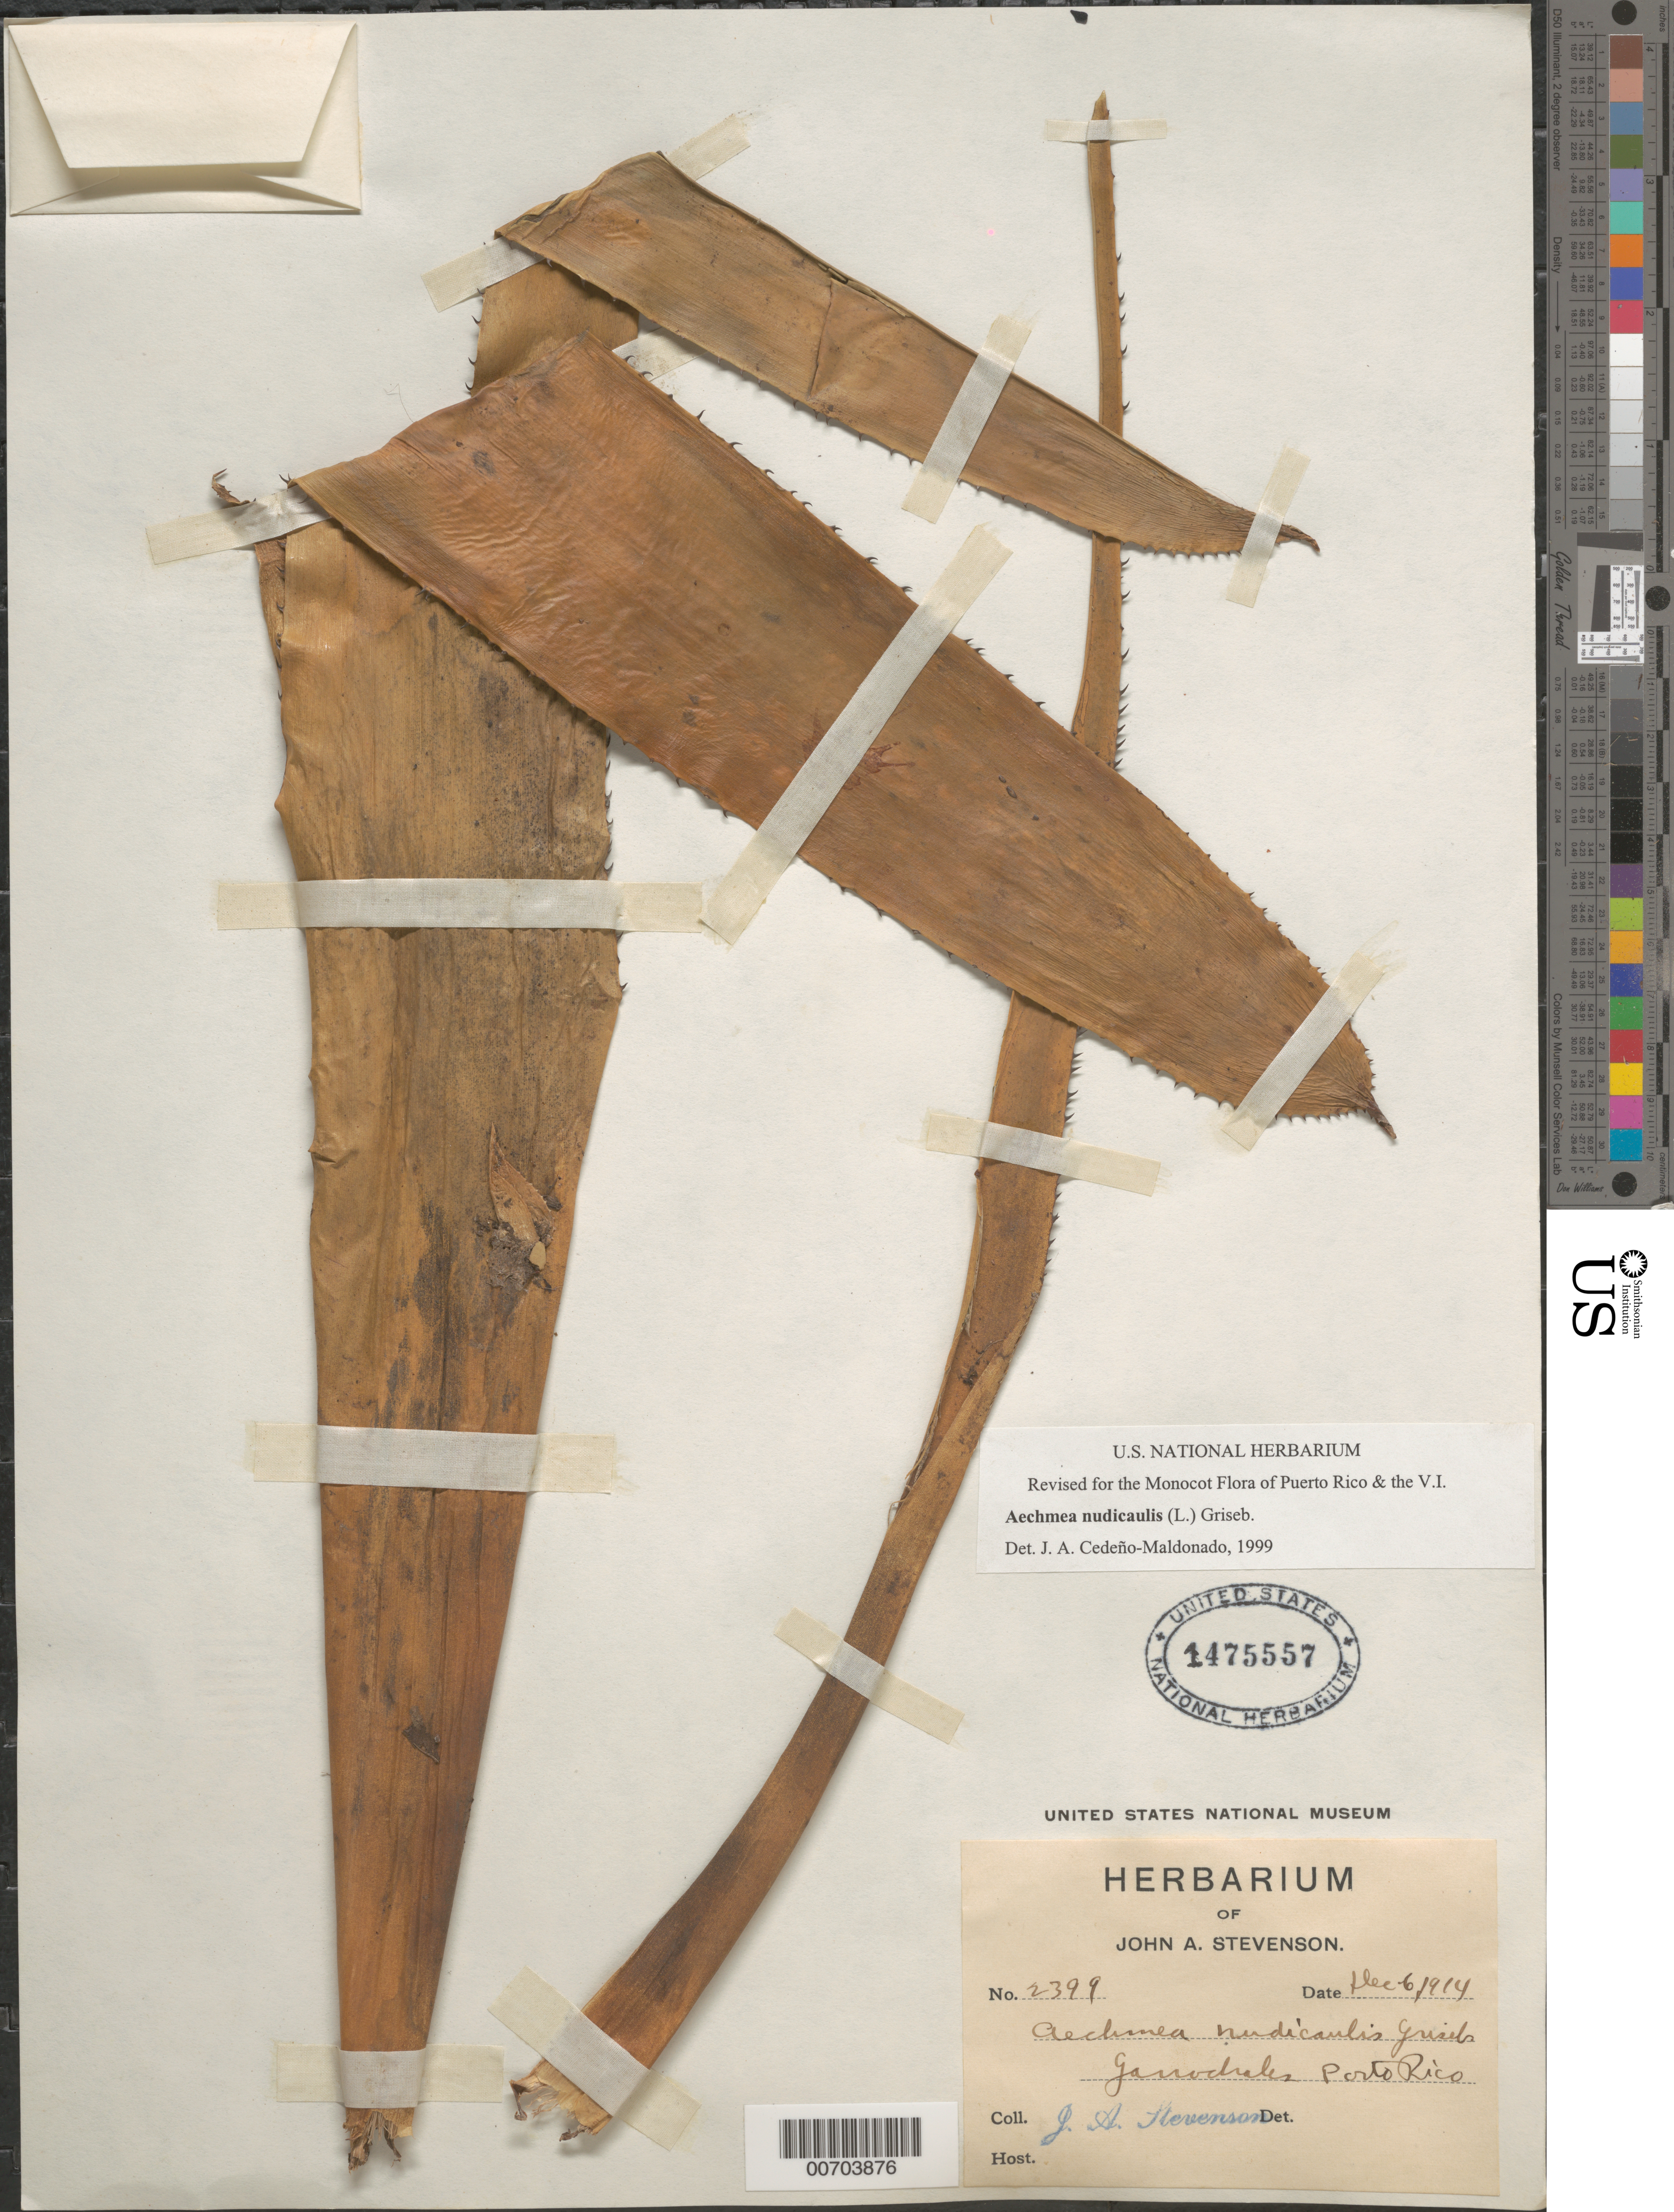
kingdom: Plantae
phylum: Tracheophyta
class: Liliopsida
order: Poales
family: Bromeliaceae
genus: Aechmea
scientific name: Aechmea nudicaulis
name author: (L.) Griseb.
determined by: Cedeño-Maldonado, J. A.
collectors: J. Stevenson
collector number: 2399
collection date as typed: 06 Dec 1914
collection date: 1914-12-06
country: Puerto Rico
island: Greater Antilles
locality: Ganodrales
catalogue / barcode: US 1475557